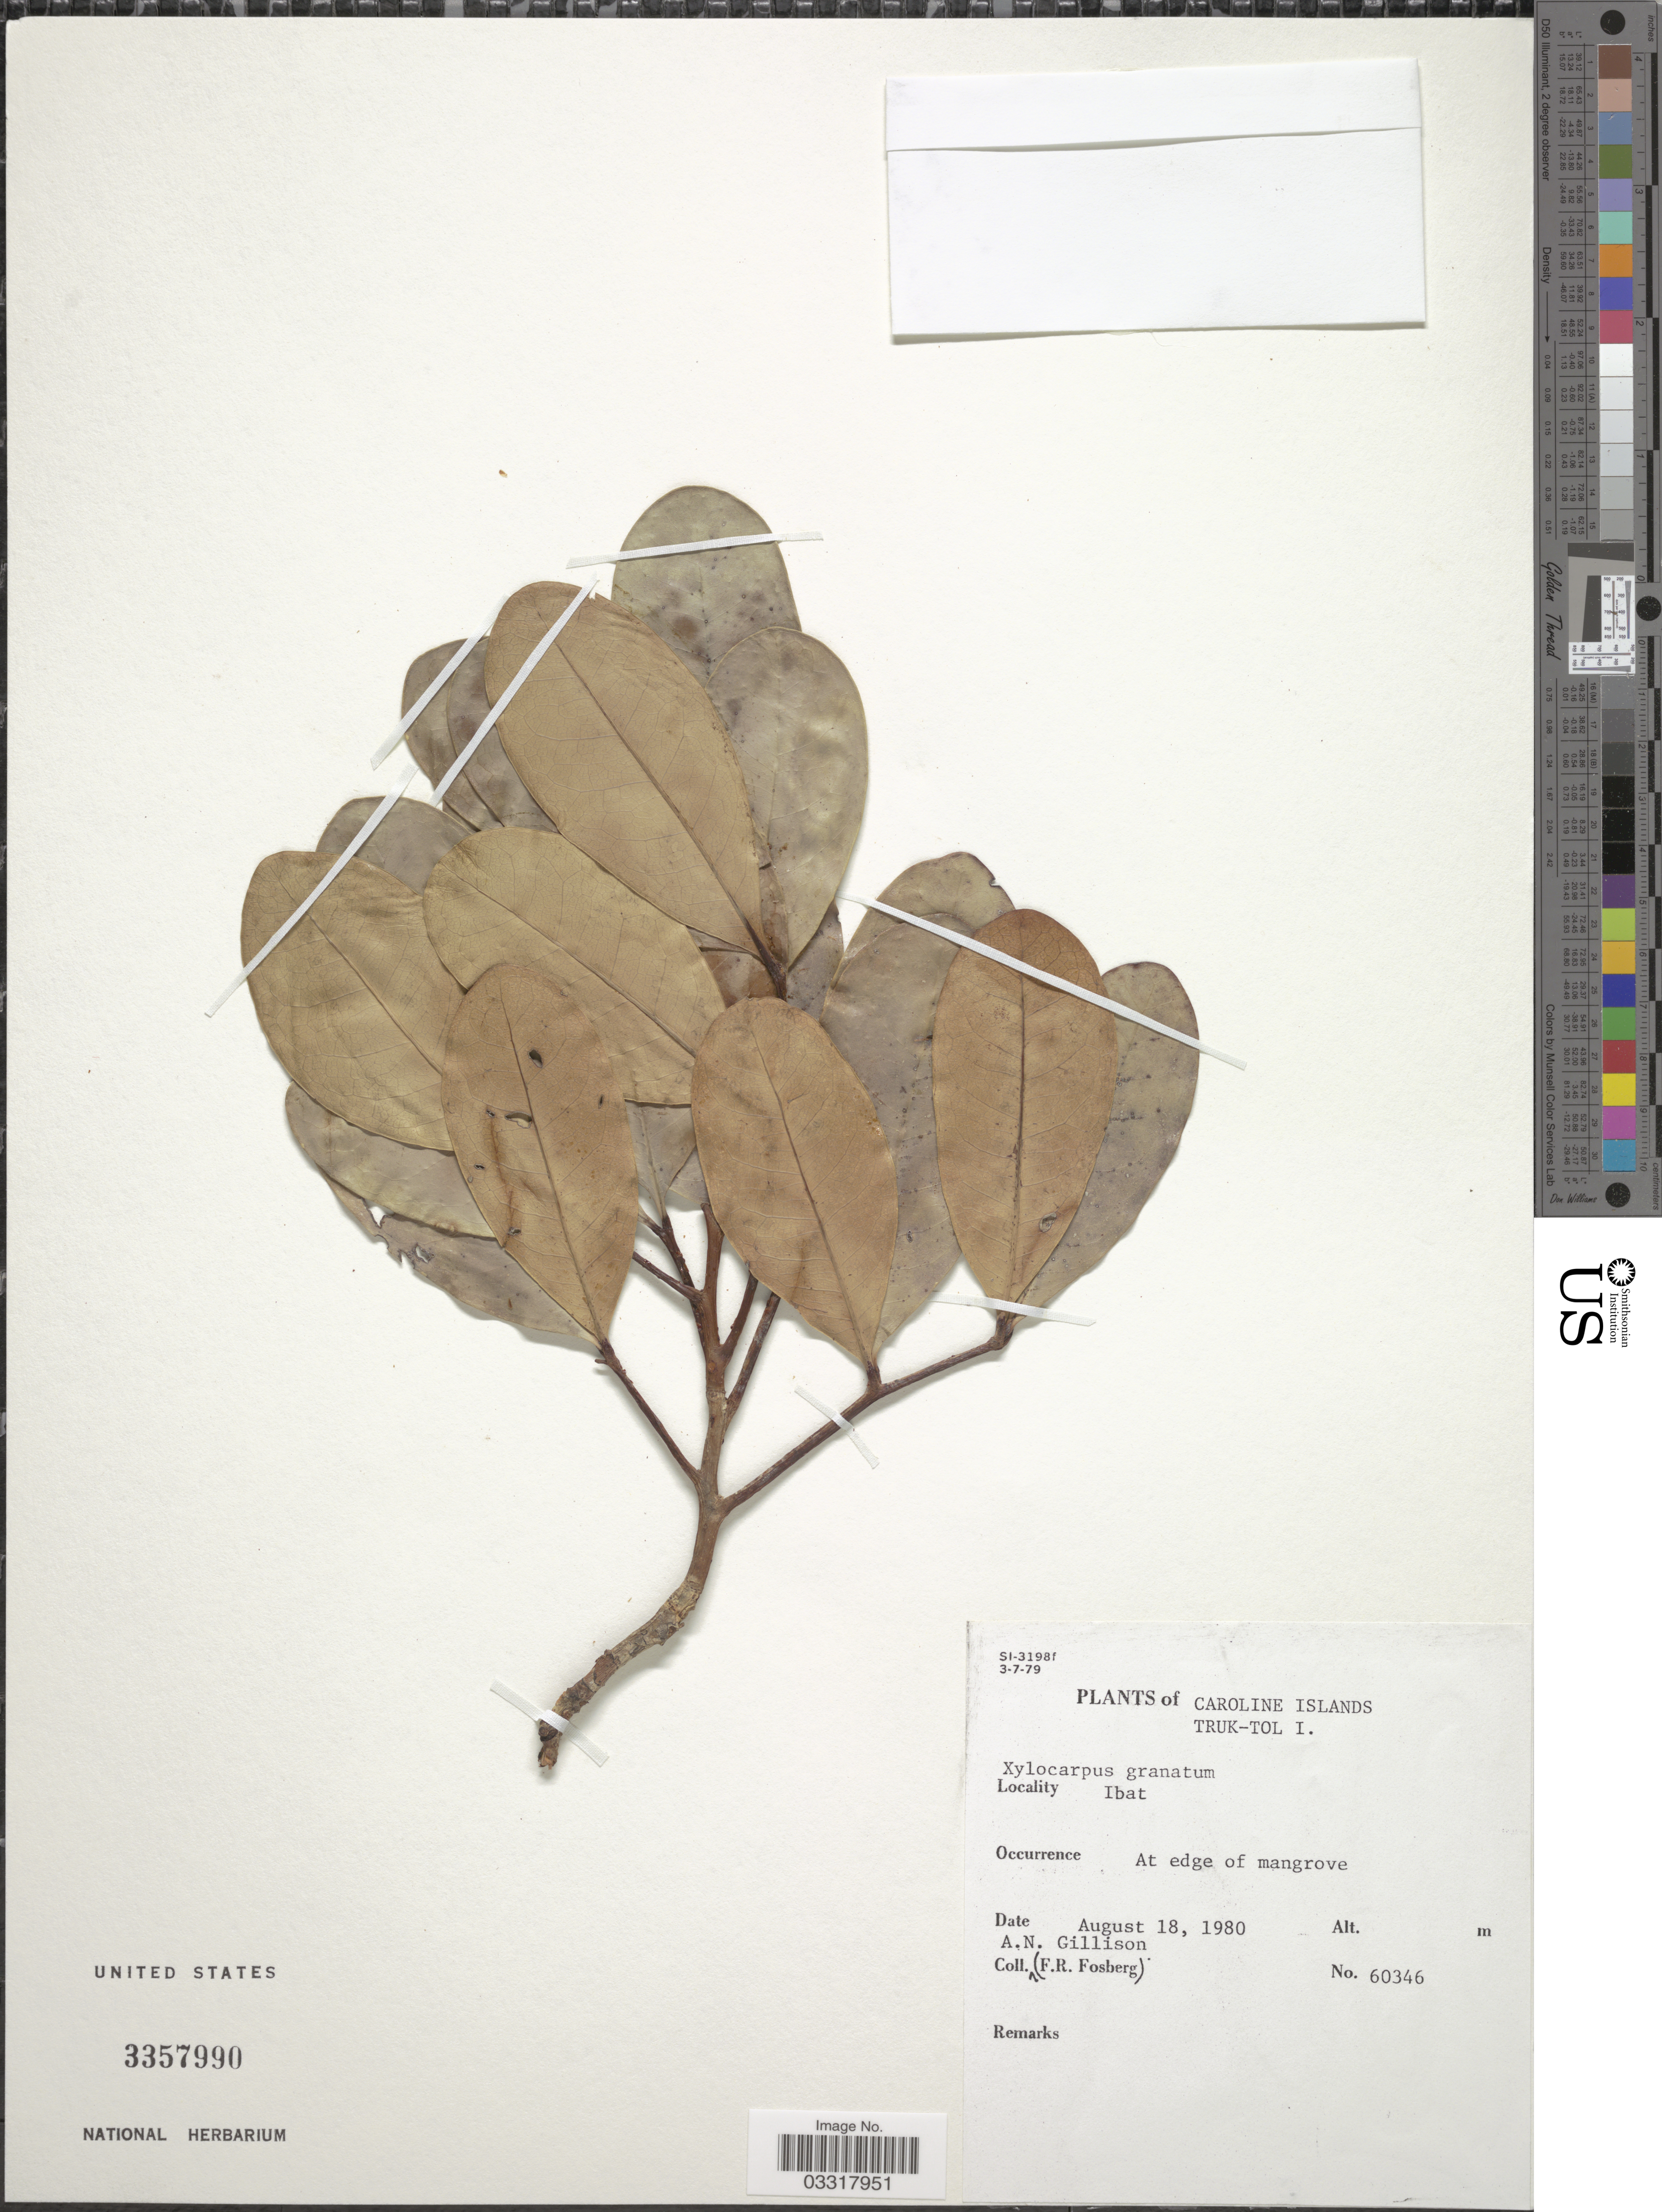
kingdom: Plantae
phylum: Tracheophyta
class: Magnoliopsida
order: Sapindales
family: Meliaceae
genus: Xylocarpus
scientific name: Xylocarpus granatum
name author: J. Koenig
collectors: A. Gillison & F. R. Fosberg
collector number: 60346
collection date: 1980-08-18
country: Micronesia, Federated States of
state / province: Truk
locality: Caroline Islands. Truk-Tol I. Ibat.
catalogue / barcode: US 3357990